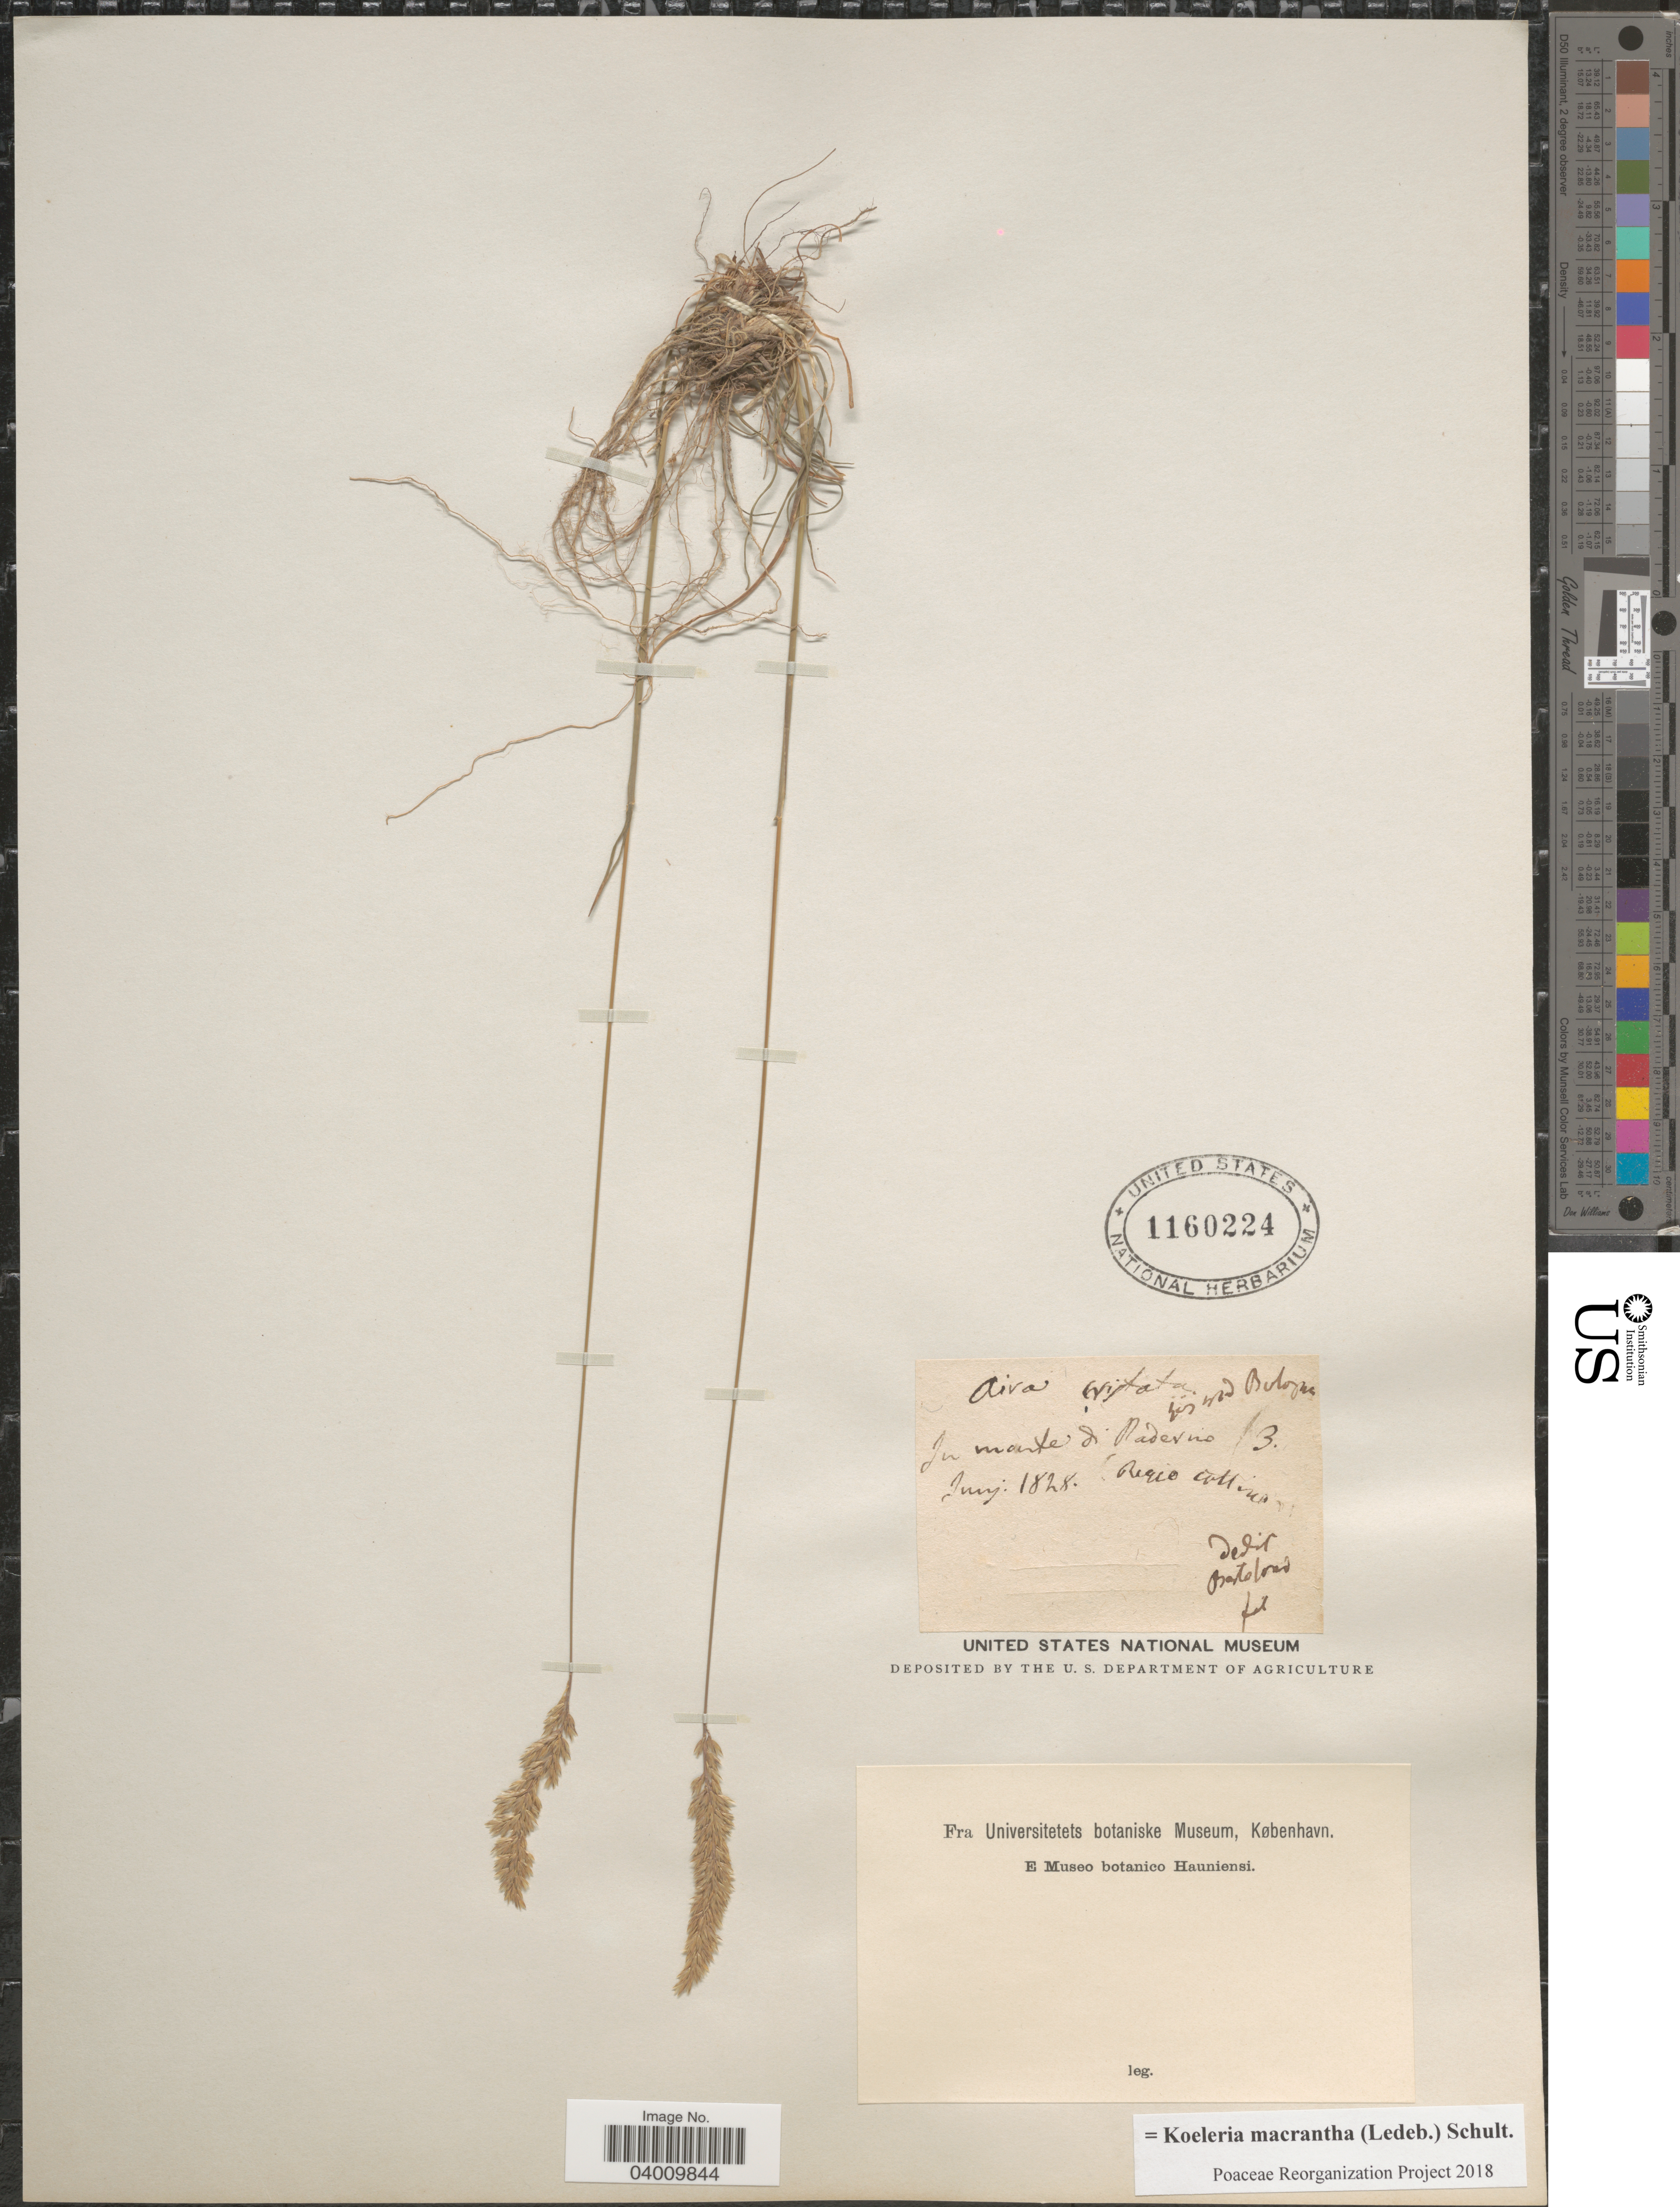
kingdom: Plantae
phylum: Tracheophyta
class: Liliopsida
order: Poales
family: Poaceae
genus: Koeleria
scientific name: Koeleria macrantha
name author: (Ledeb.) Schult.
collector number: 3?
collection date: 1828-06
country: Italy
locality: Bologna. In monte di Paderno. (Regio collino.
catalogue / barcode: US 1160224